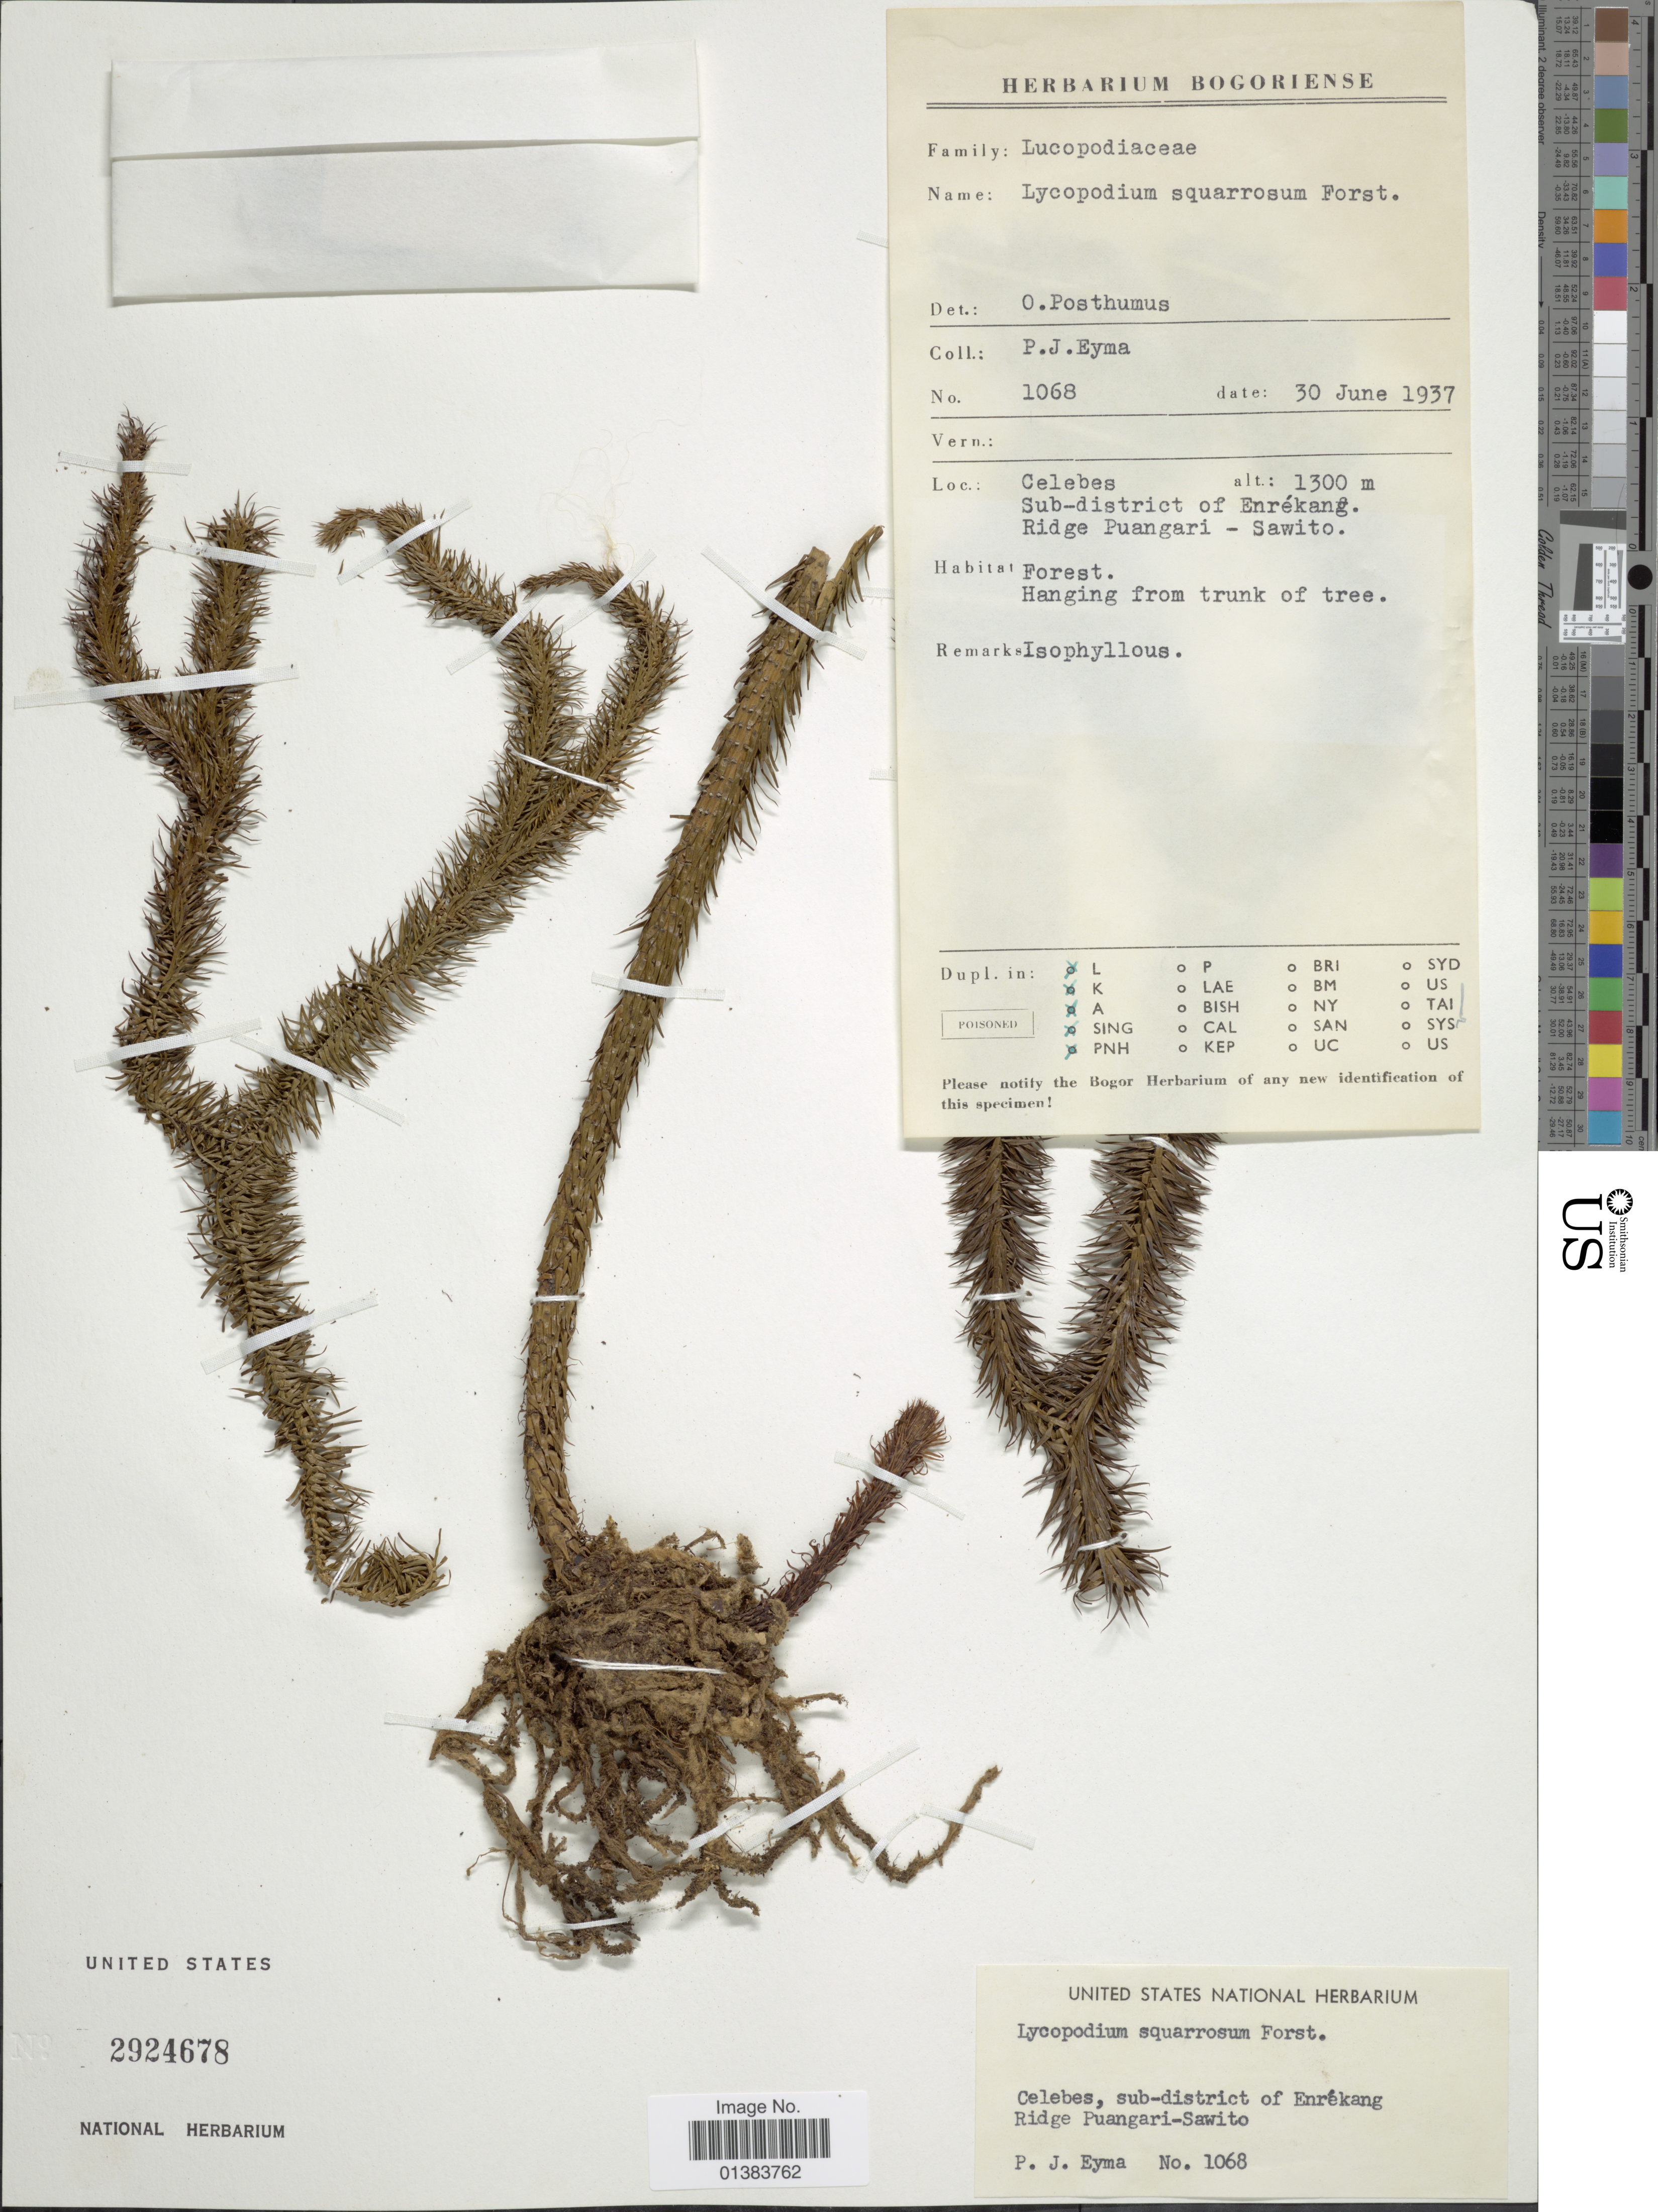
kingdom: Plantae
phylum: Tracheophyta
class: Lycopodiopsida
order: Lycopodiales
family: Lycopodiaceae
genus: Phlegmariurus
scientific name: Phlegmariurus squarrosus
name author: (G. Forst.) Á. Löve & D. Löve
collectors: P. J. Eyma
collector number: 1068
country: Indonesia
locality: Celebes, sub-district of Enrékang Ridge Puangari-Sawito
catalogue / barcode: US 2924678